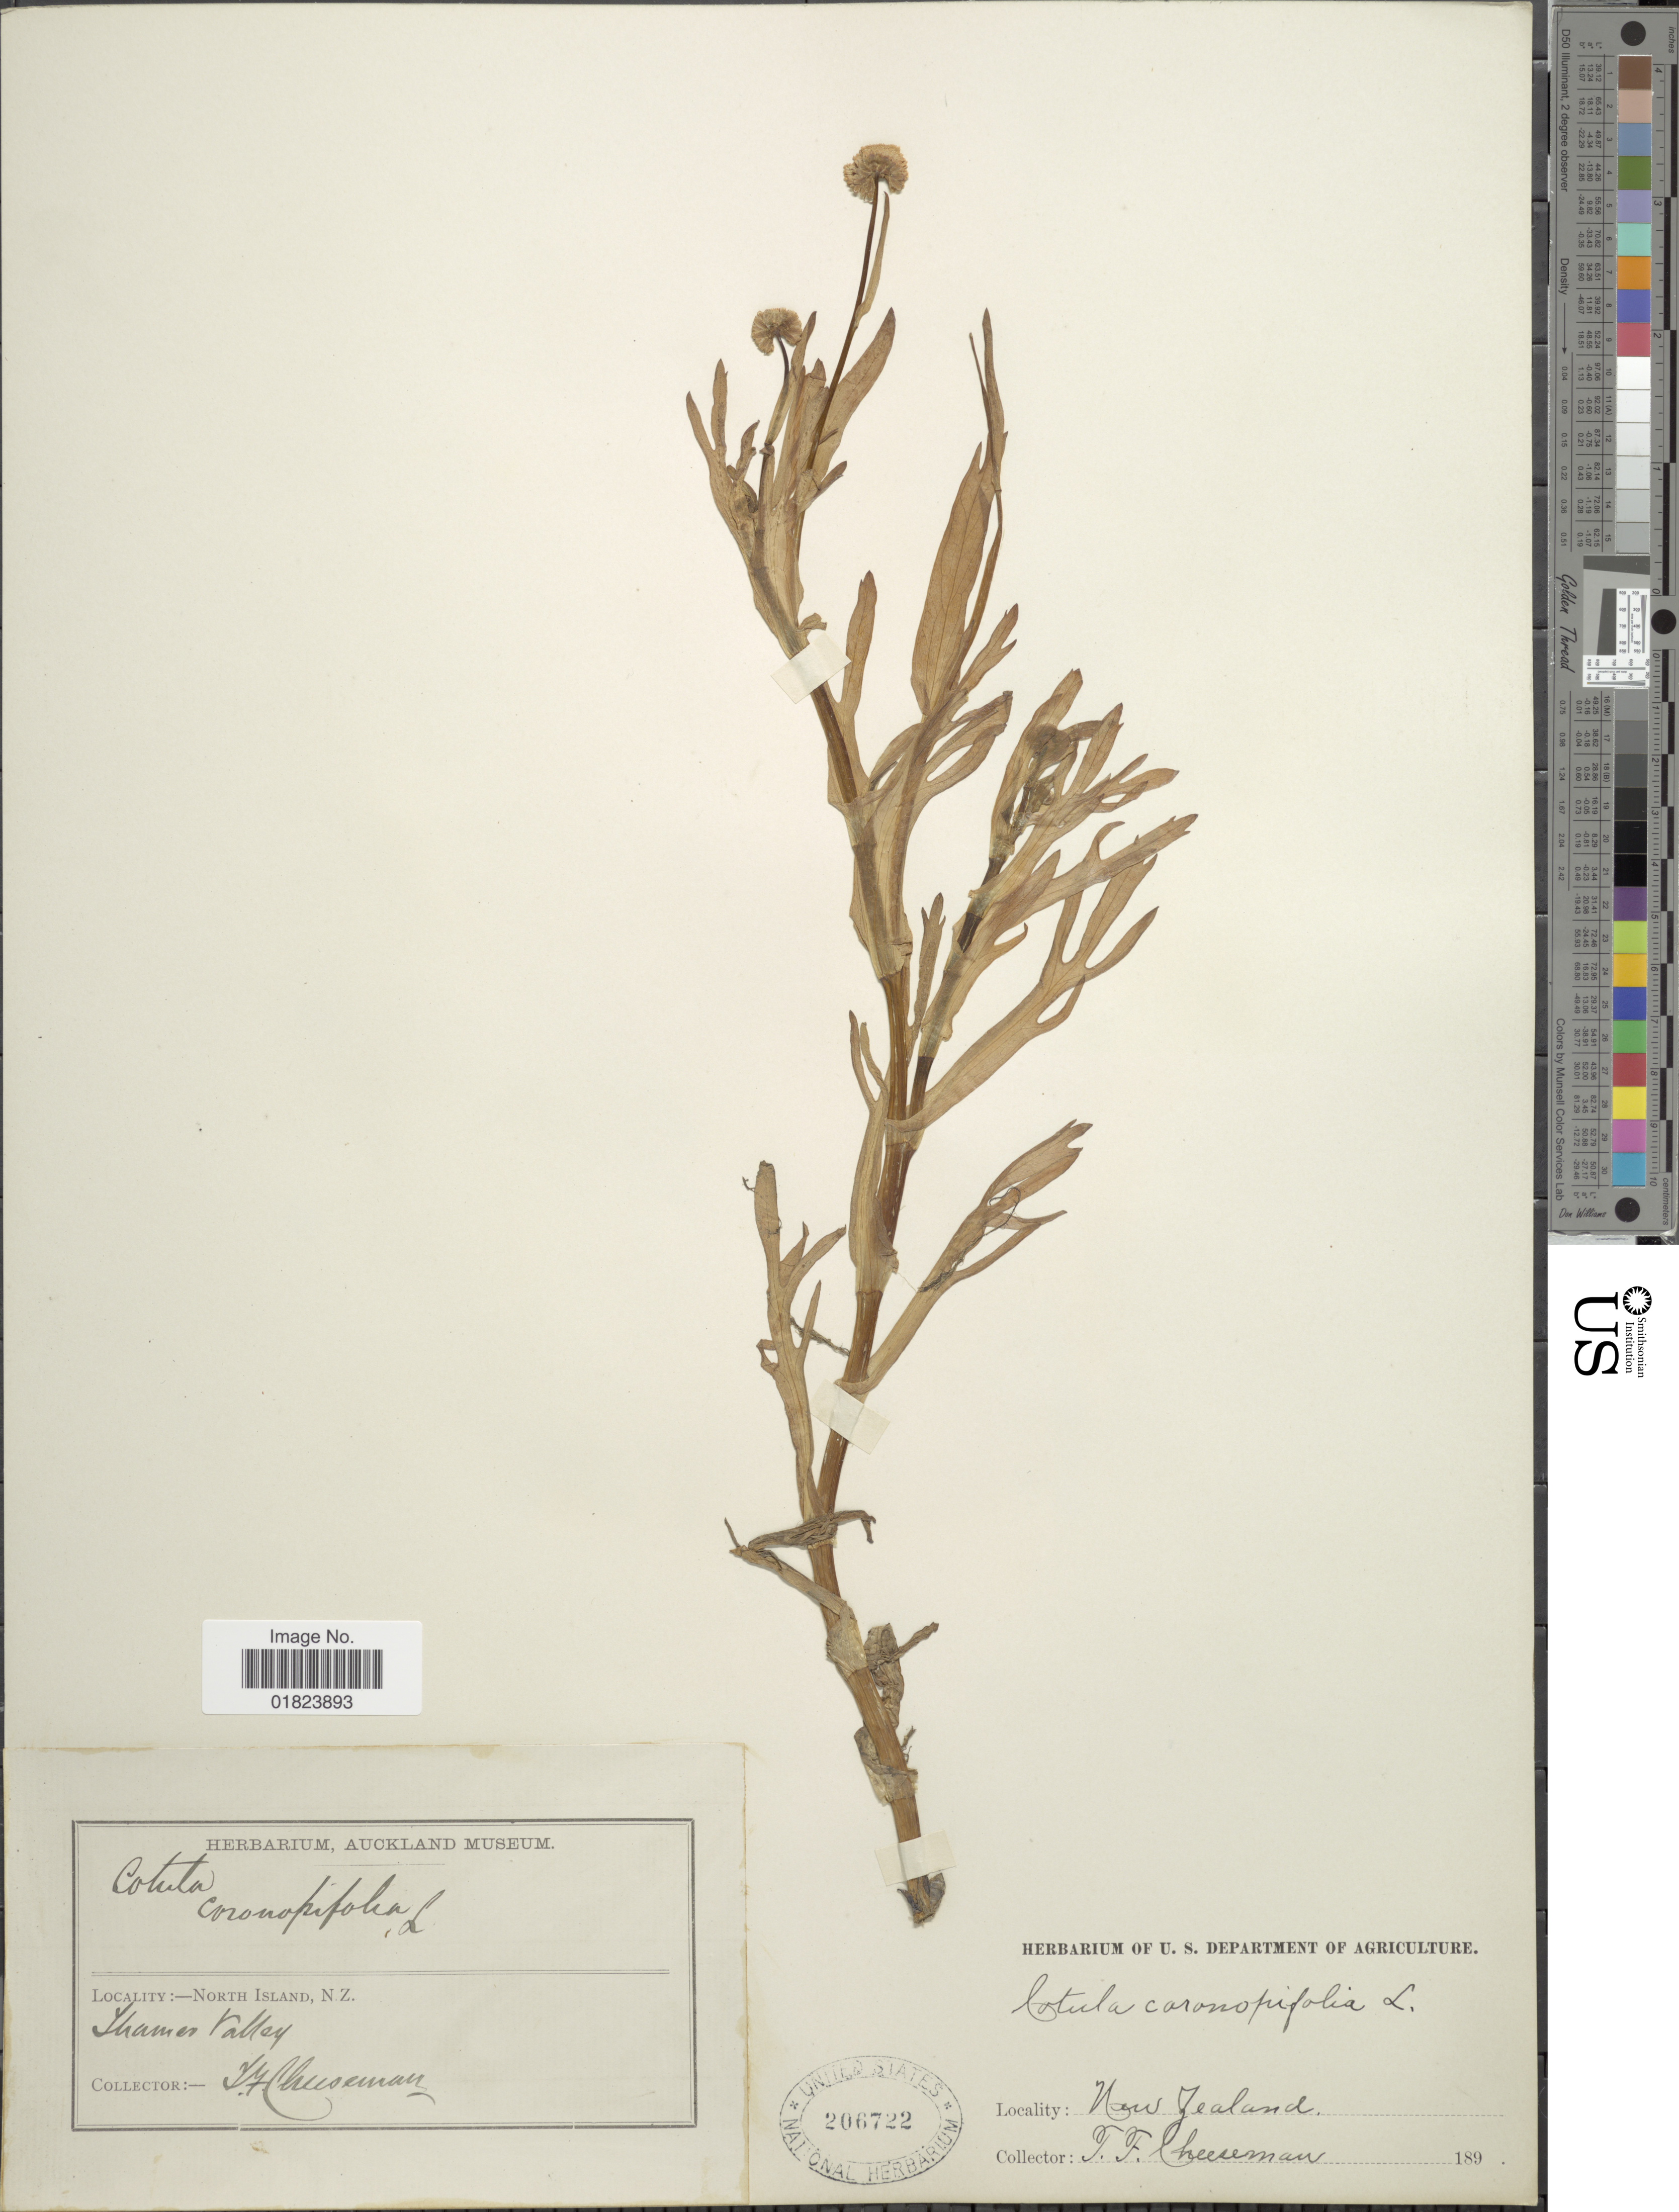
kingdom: Plantae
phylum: Tracheophyta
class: Magnoliopsida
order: Asterales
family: Asteraceae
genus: Cotula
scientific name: Cotula coronopifolia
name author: L.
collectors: T. F. Cheeseman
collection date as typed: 189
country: New Zealand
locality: North Island, Thames Valley.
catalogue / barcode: US 206722